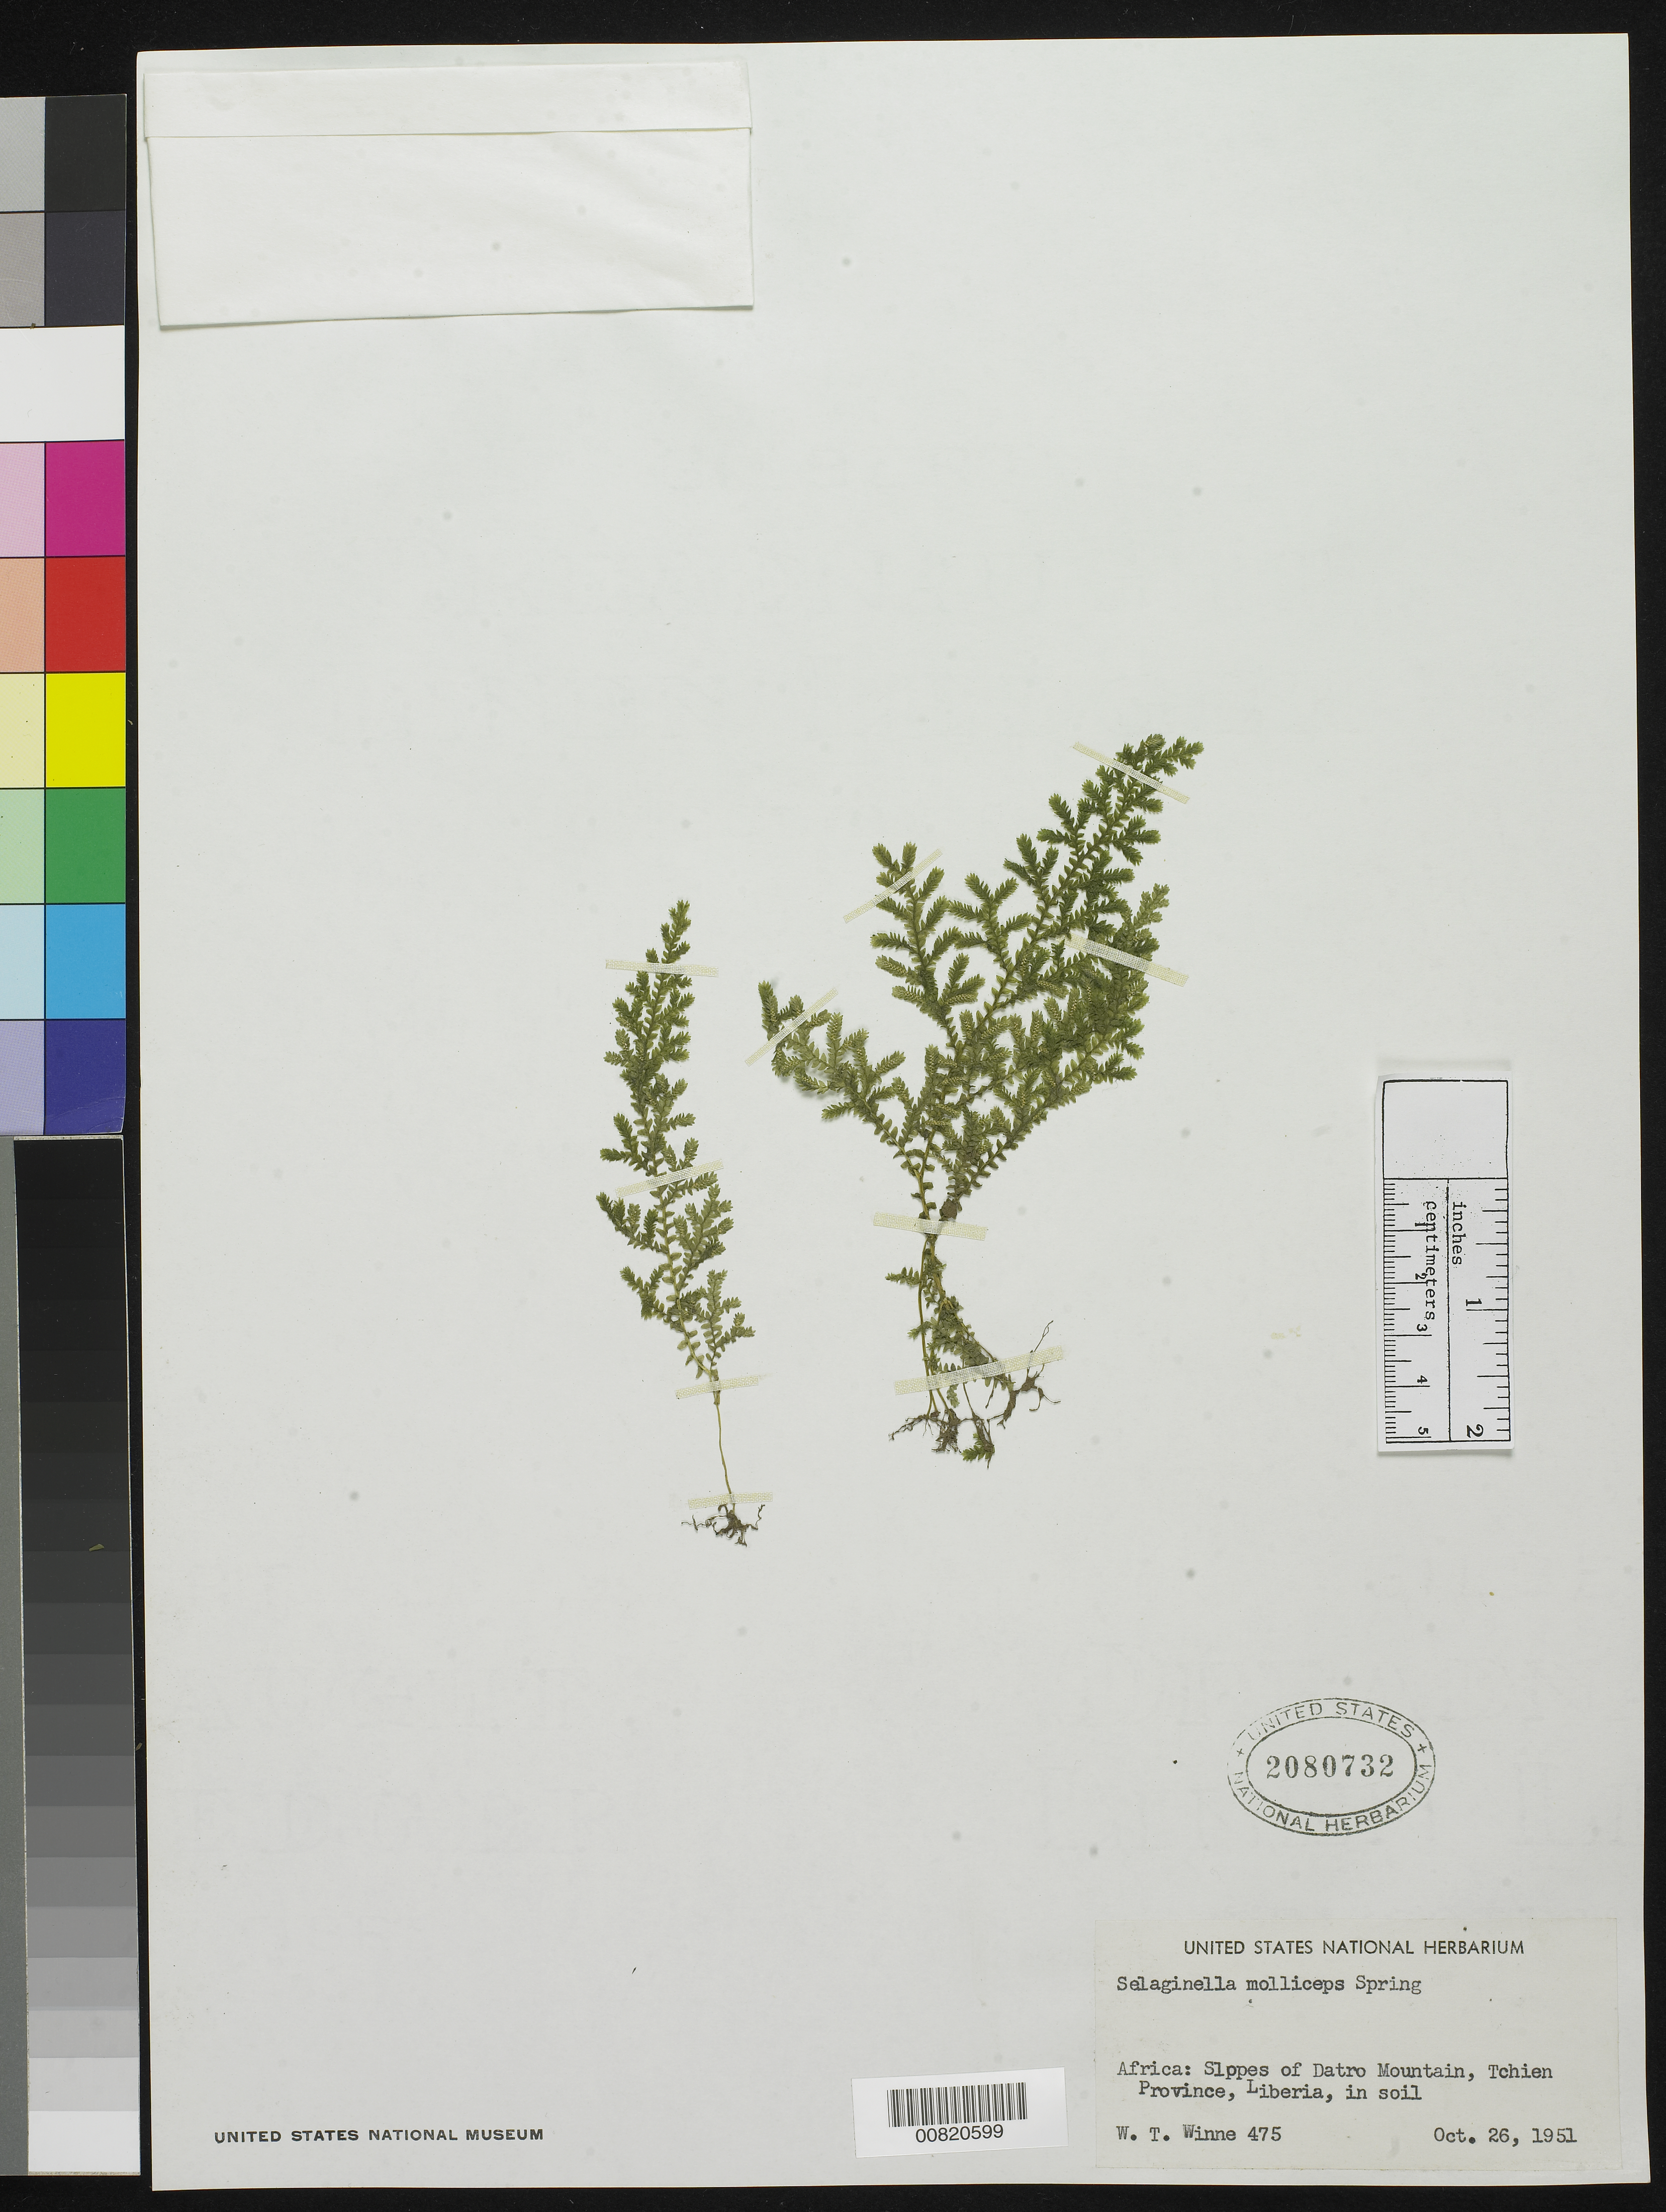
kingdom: Plantae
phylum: Tracheophyta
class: Lycopodiopsida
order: Selaginellales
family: Selaginellaceae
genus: Selaginella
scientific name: Selaginella molliceps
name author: Spring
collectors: -. Winne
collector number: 475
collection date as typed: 26 Oct 1951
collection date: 1951-10-26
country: Liberia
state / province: Grand Gedeh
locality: Tchien Province: Slopes of Datro Mountain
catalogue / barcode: US 2080732